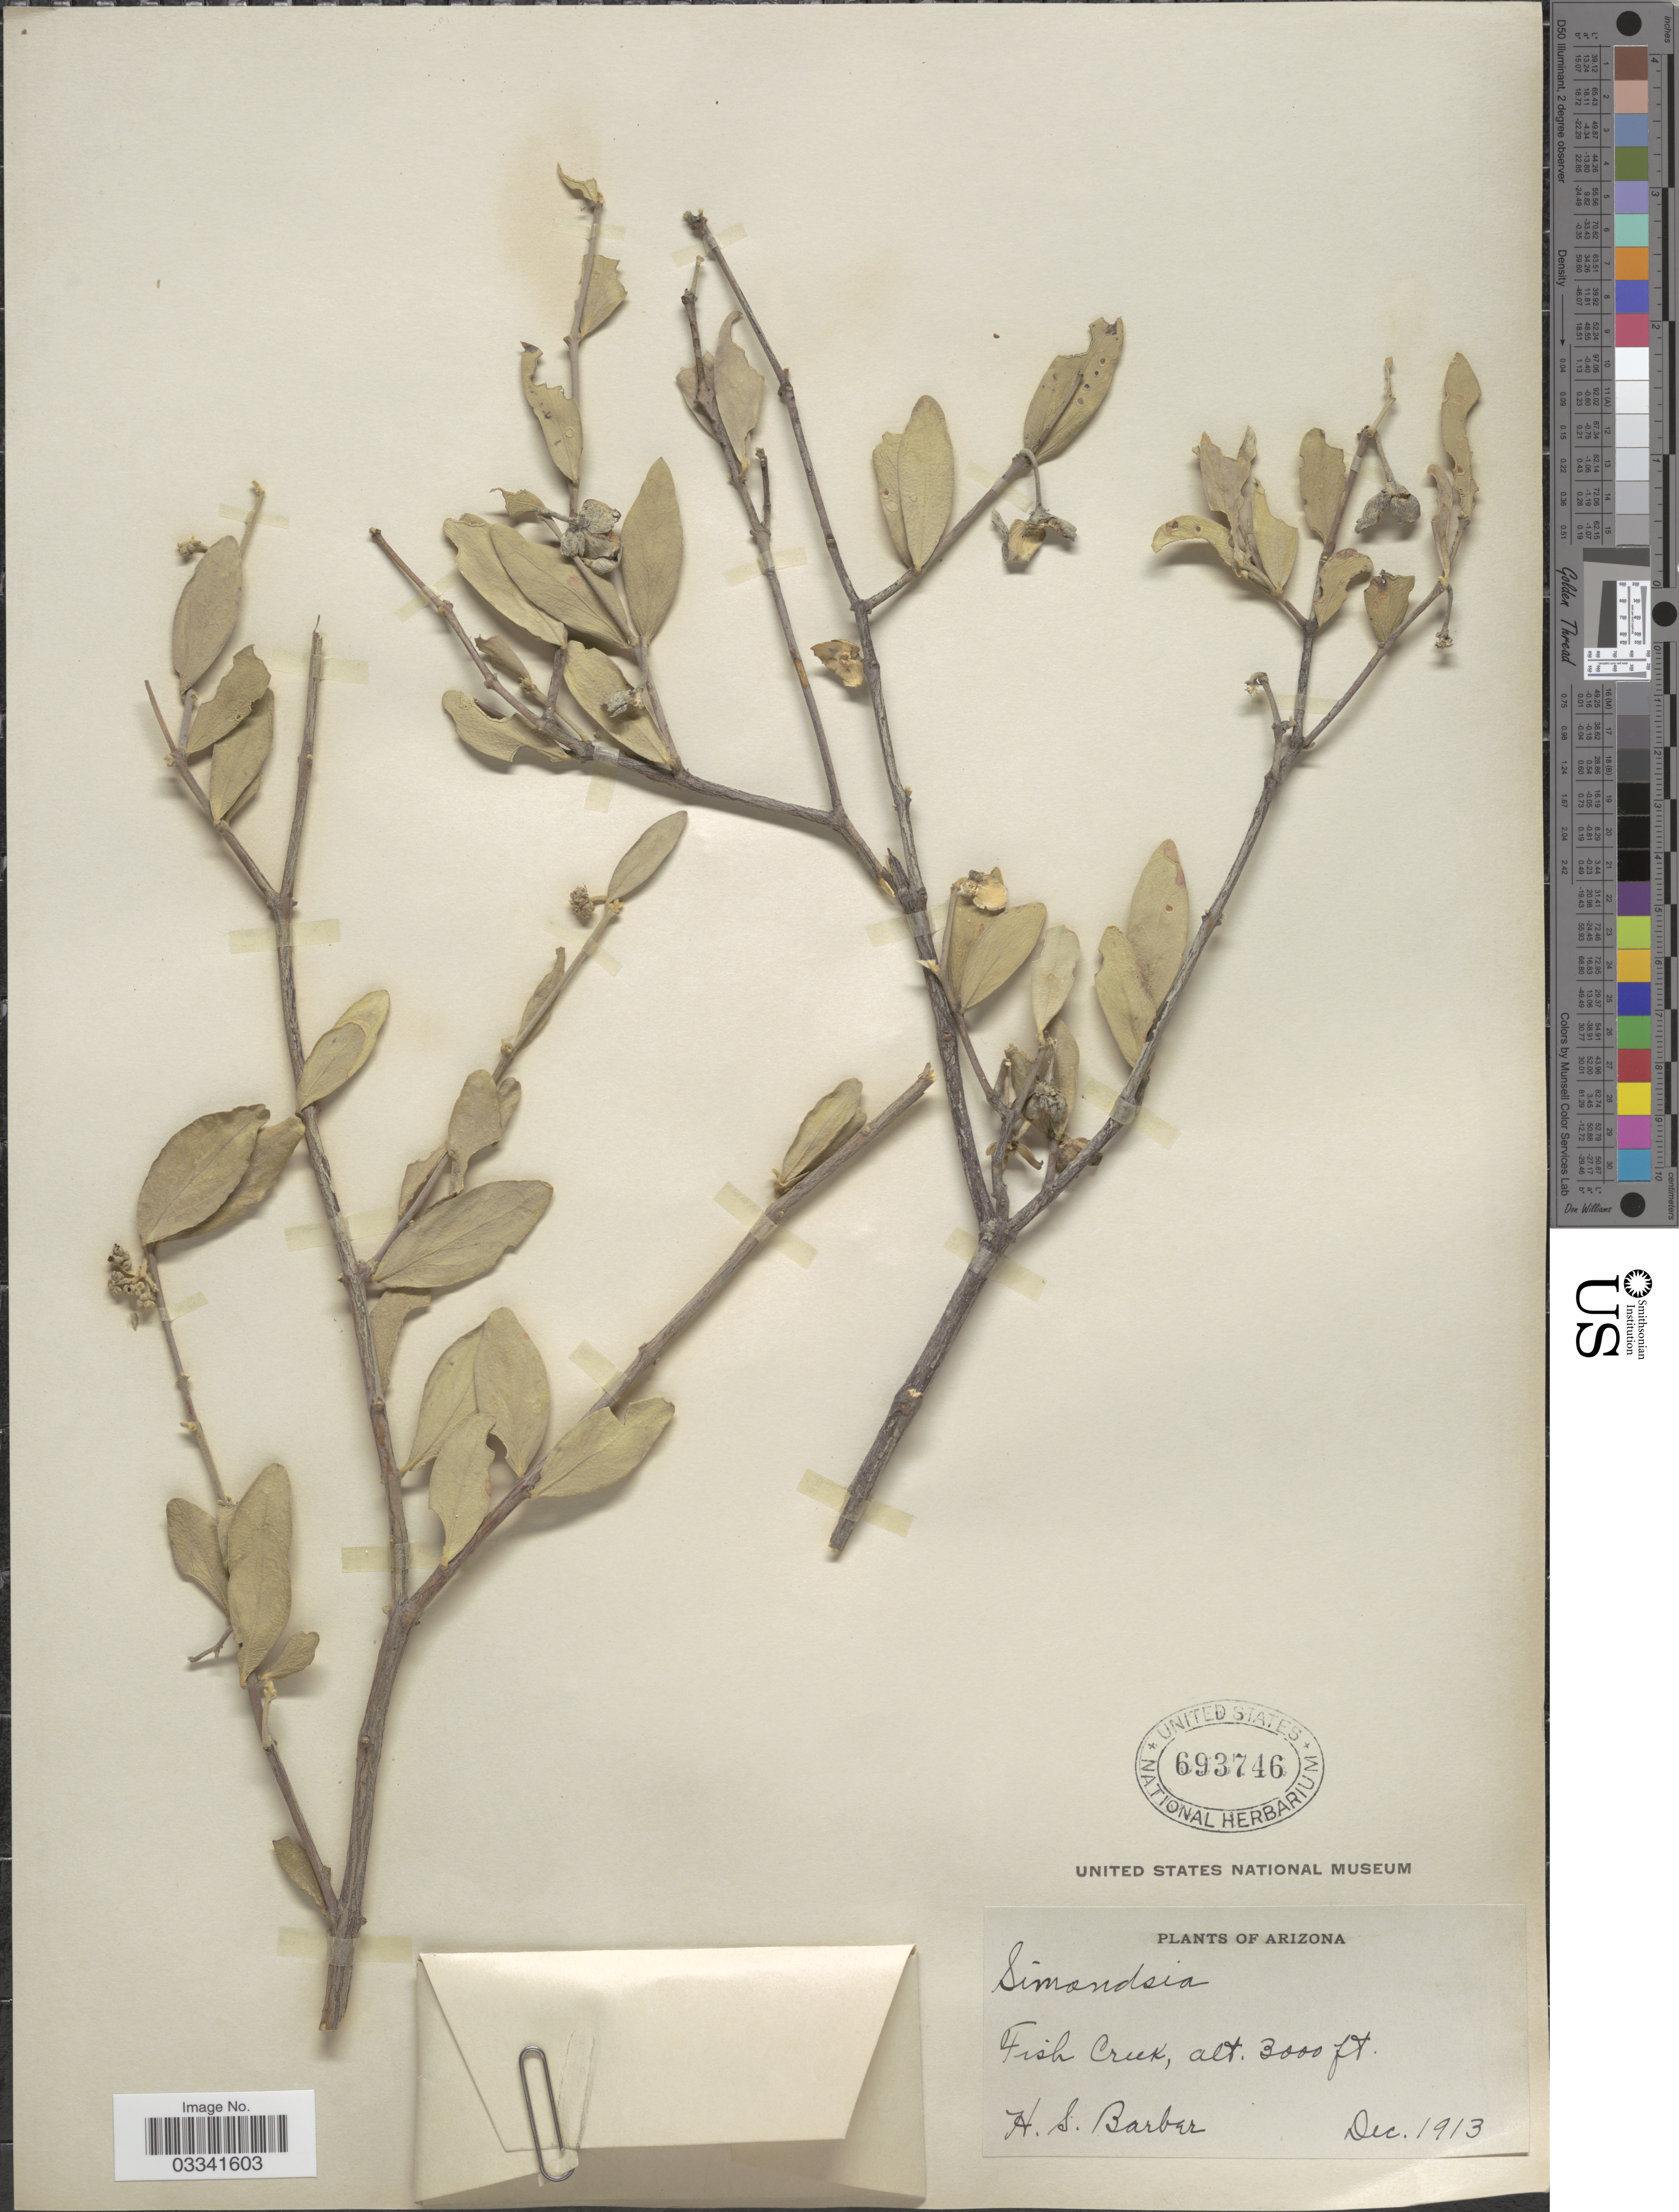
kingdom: Plantae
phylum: Tracheophyta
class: Magnoliopsida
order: Caryophyllales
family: Simmondsiaceae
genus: Simmondsia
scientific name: Simmondsia chinensis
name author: (Link) C.K. Schneid.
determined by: Strong, Mark T., (BOT), Smithsonian Institution - National Museum of Natural History (UNITED STATES)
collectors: H. Barber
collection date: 1913-12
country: United States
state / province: Arizona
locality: Fish Creek.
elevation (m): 914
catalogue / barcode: US 693746